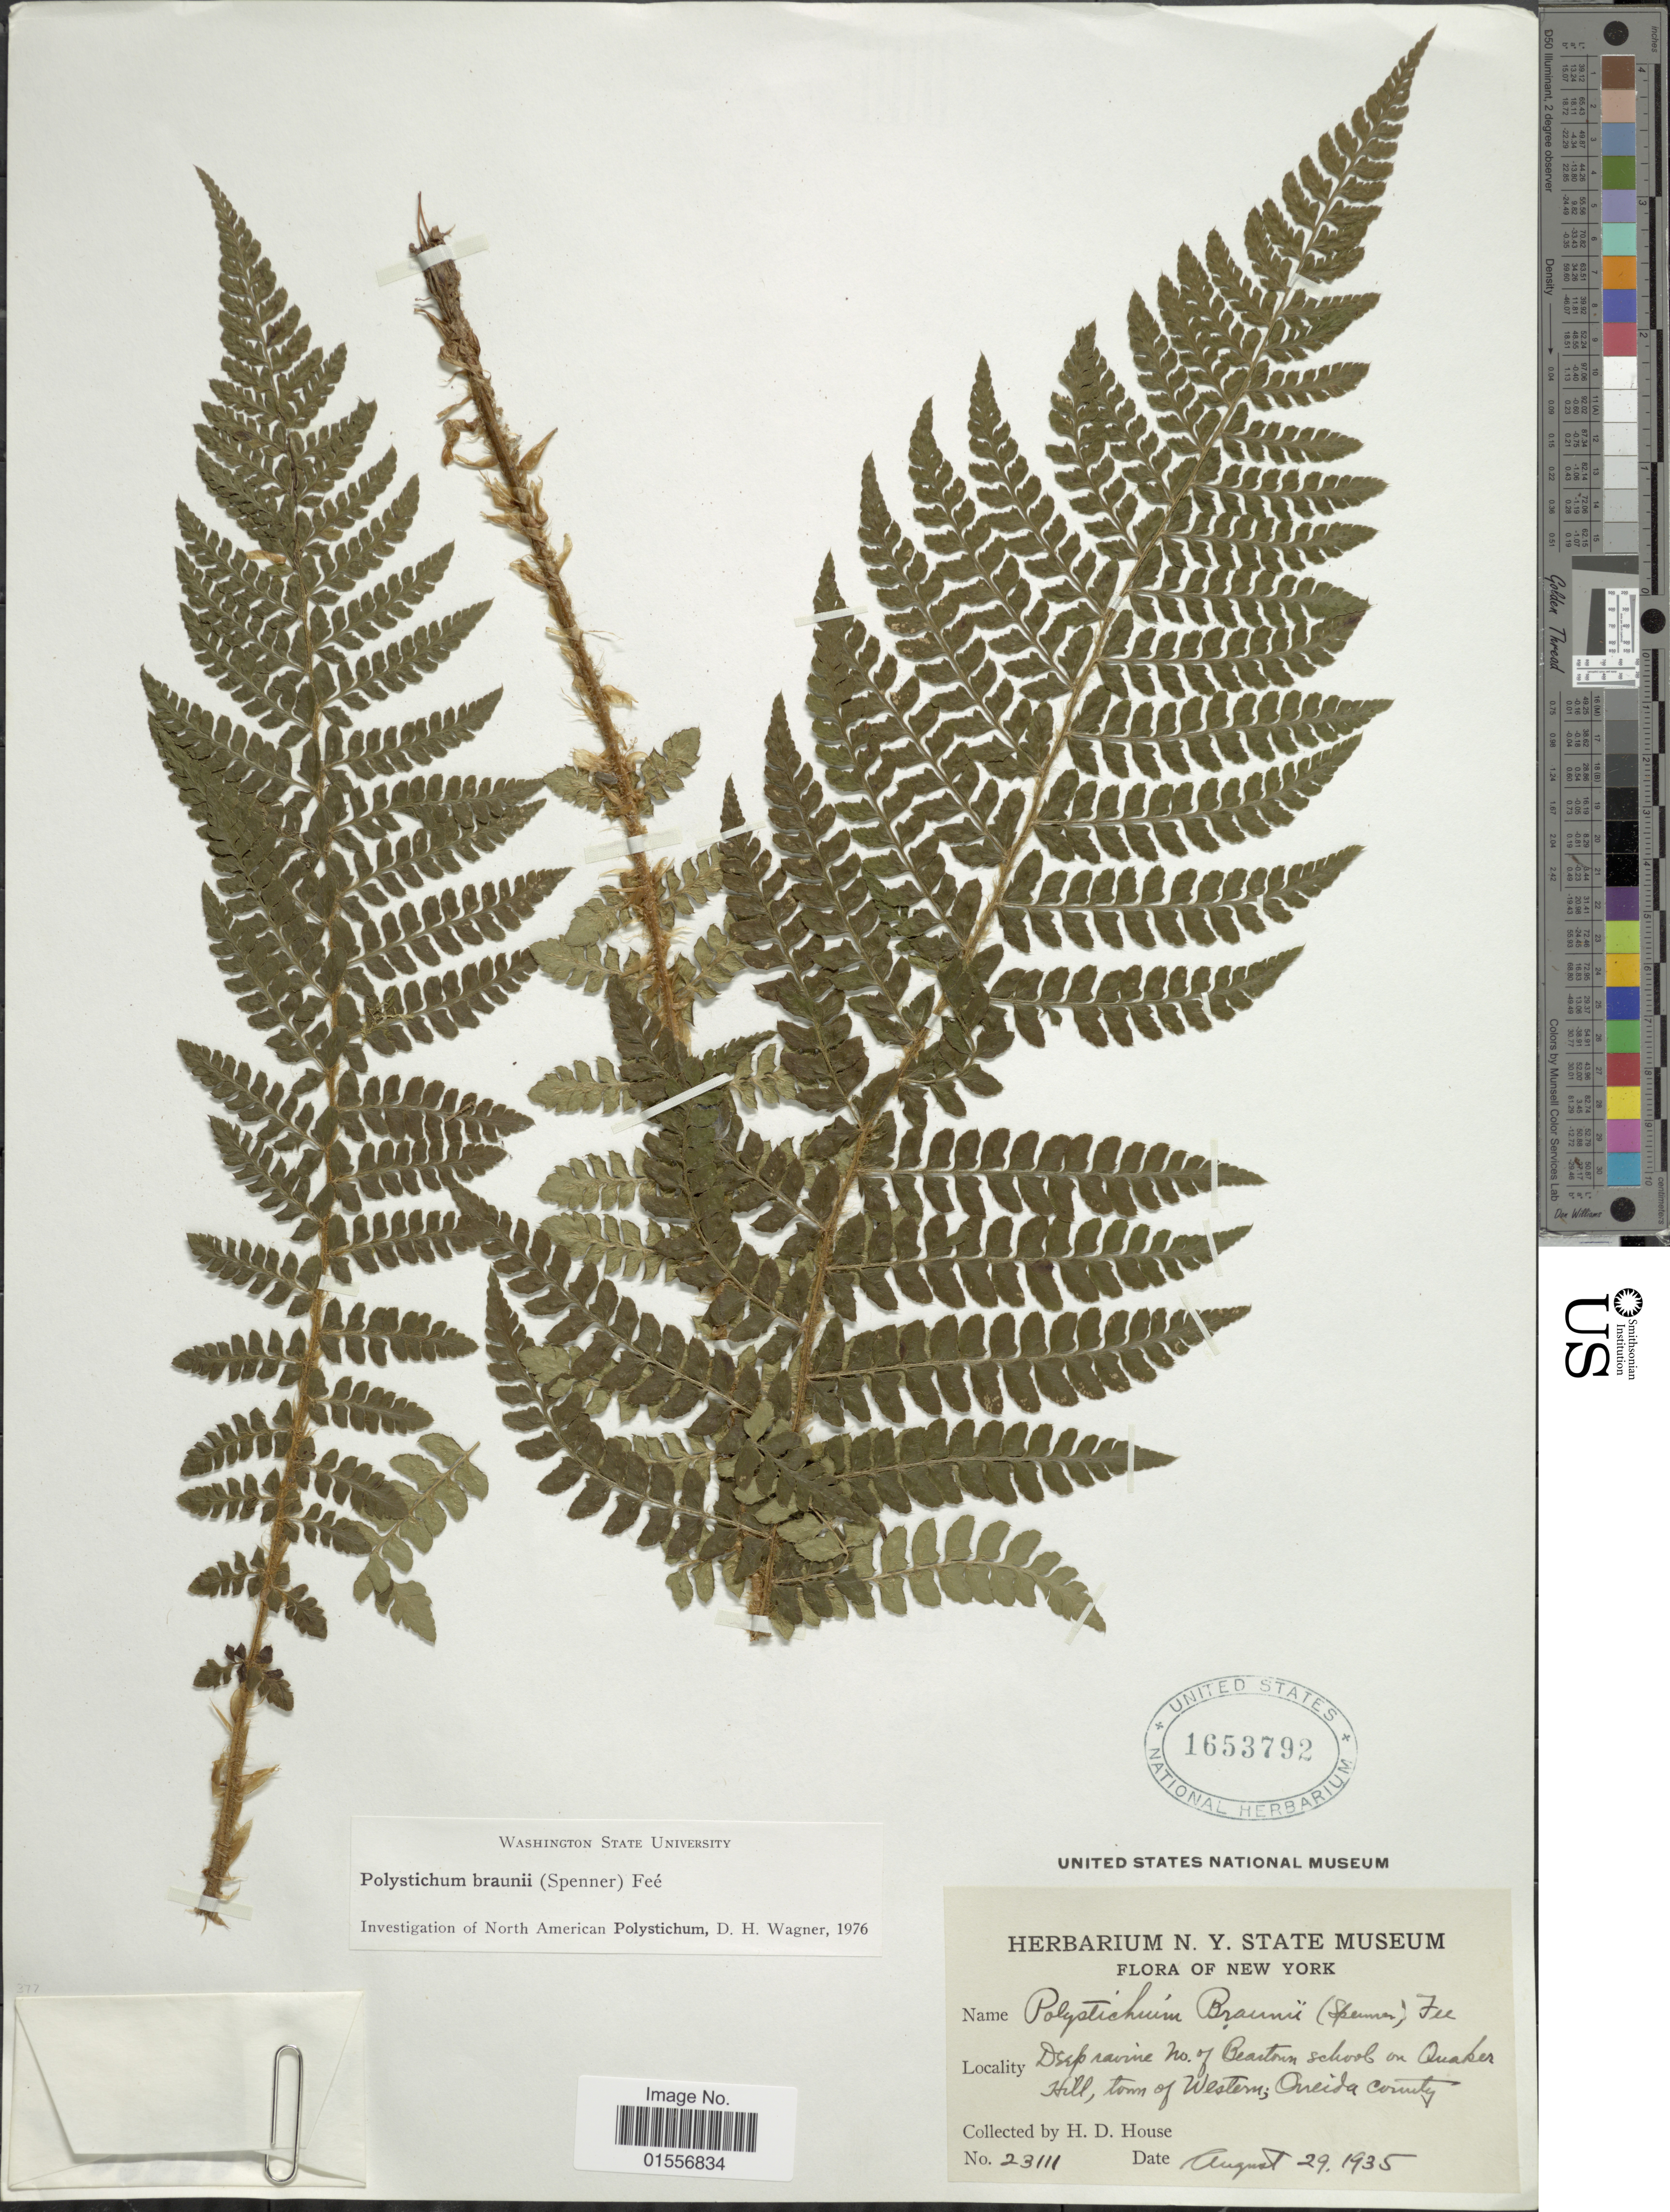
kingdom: Plantae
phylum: Tracheophyta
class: Polypodiopsida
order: Polypodiales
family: Dryopteridaceae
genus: Polystichum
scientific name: Polystichum braunii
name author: (Spenn.) Fée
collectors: H. D. House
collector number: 23111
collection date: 1935-08-29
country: United States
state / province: New York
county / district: Oneida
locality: Deep ravine No. of Beartown school on Quaker Hill, town of Western; Oneida County.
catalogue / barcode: US 1653792